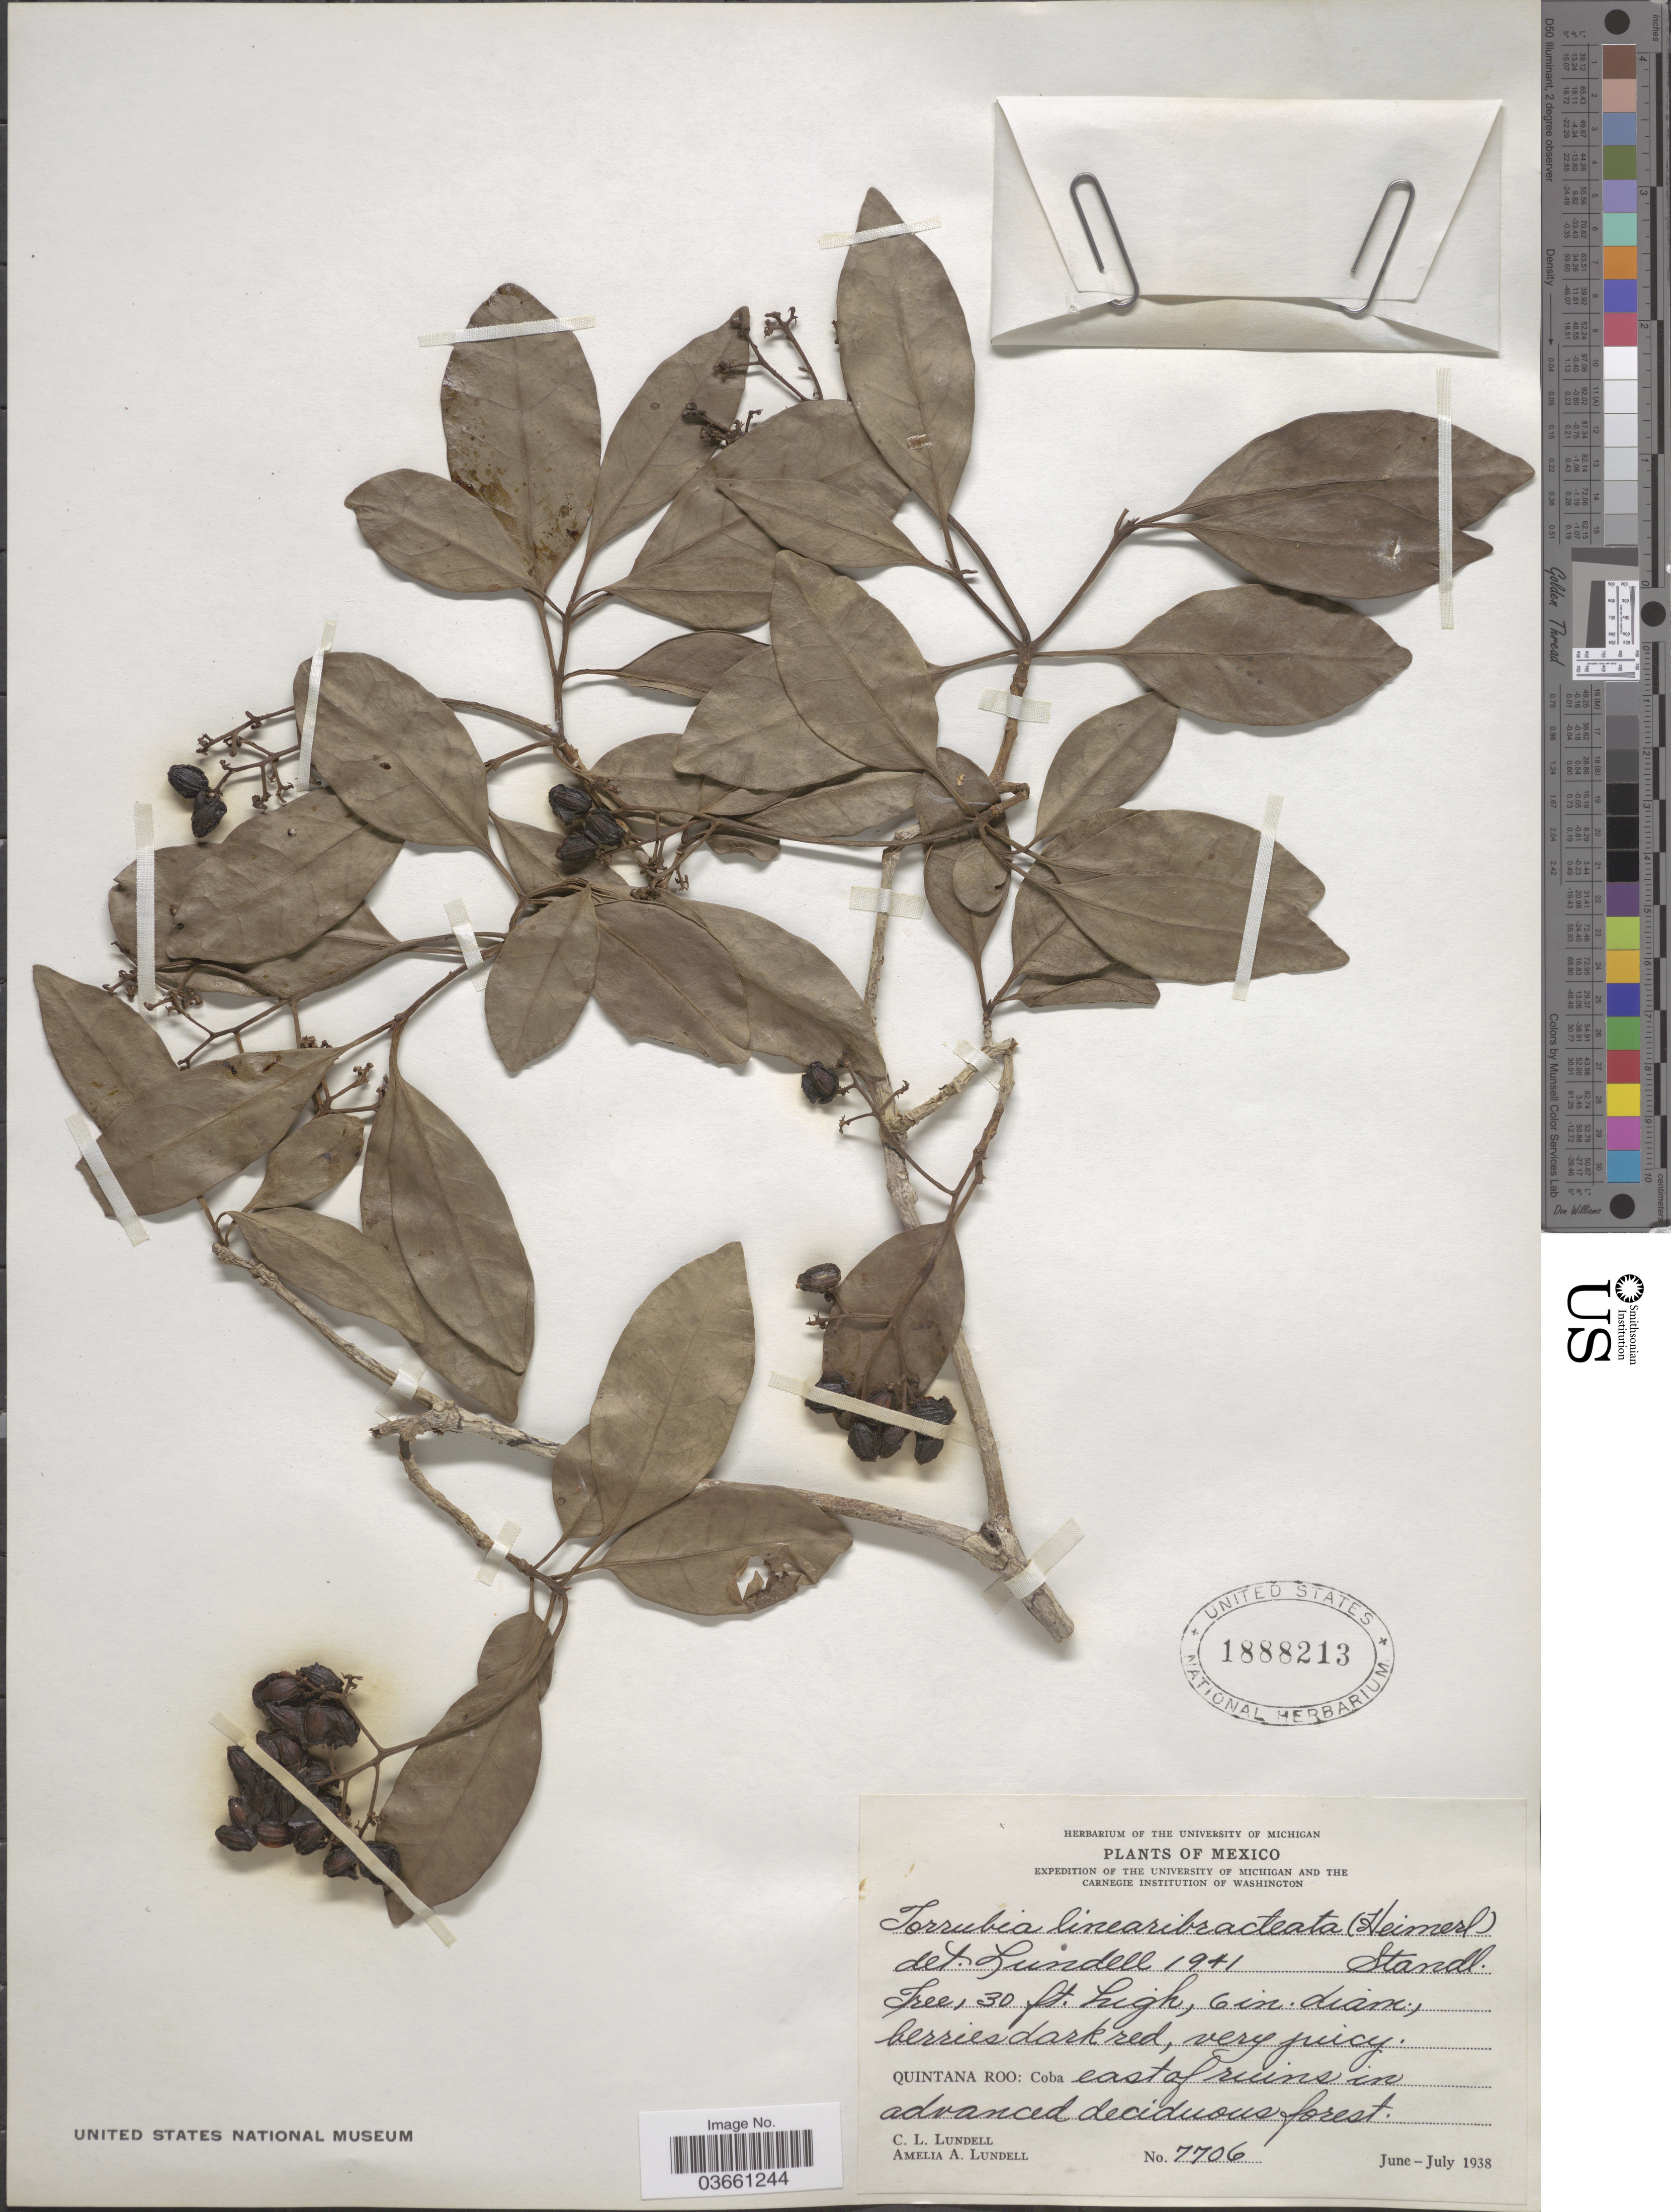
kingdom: Plantae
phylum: Tracheophyta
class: Magnoliopsida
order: Caryophyllales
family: Nyctaginaceae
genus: Guapira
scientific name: Guapira costaricana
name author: (Standl.) Woodson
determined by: Strong, Mark T., (BOT), Smithsonian Institution - National Museum of Natural History (UNITED STATES)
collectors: C. L. Lundell & A. A. Lundell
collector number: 7706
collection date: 1938-06/1938-07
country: Mexico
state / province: Quintana Roo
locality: Coba east of ruins in advanced deciduous forest.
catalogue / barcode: US 1888213